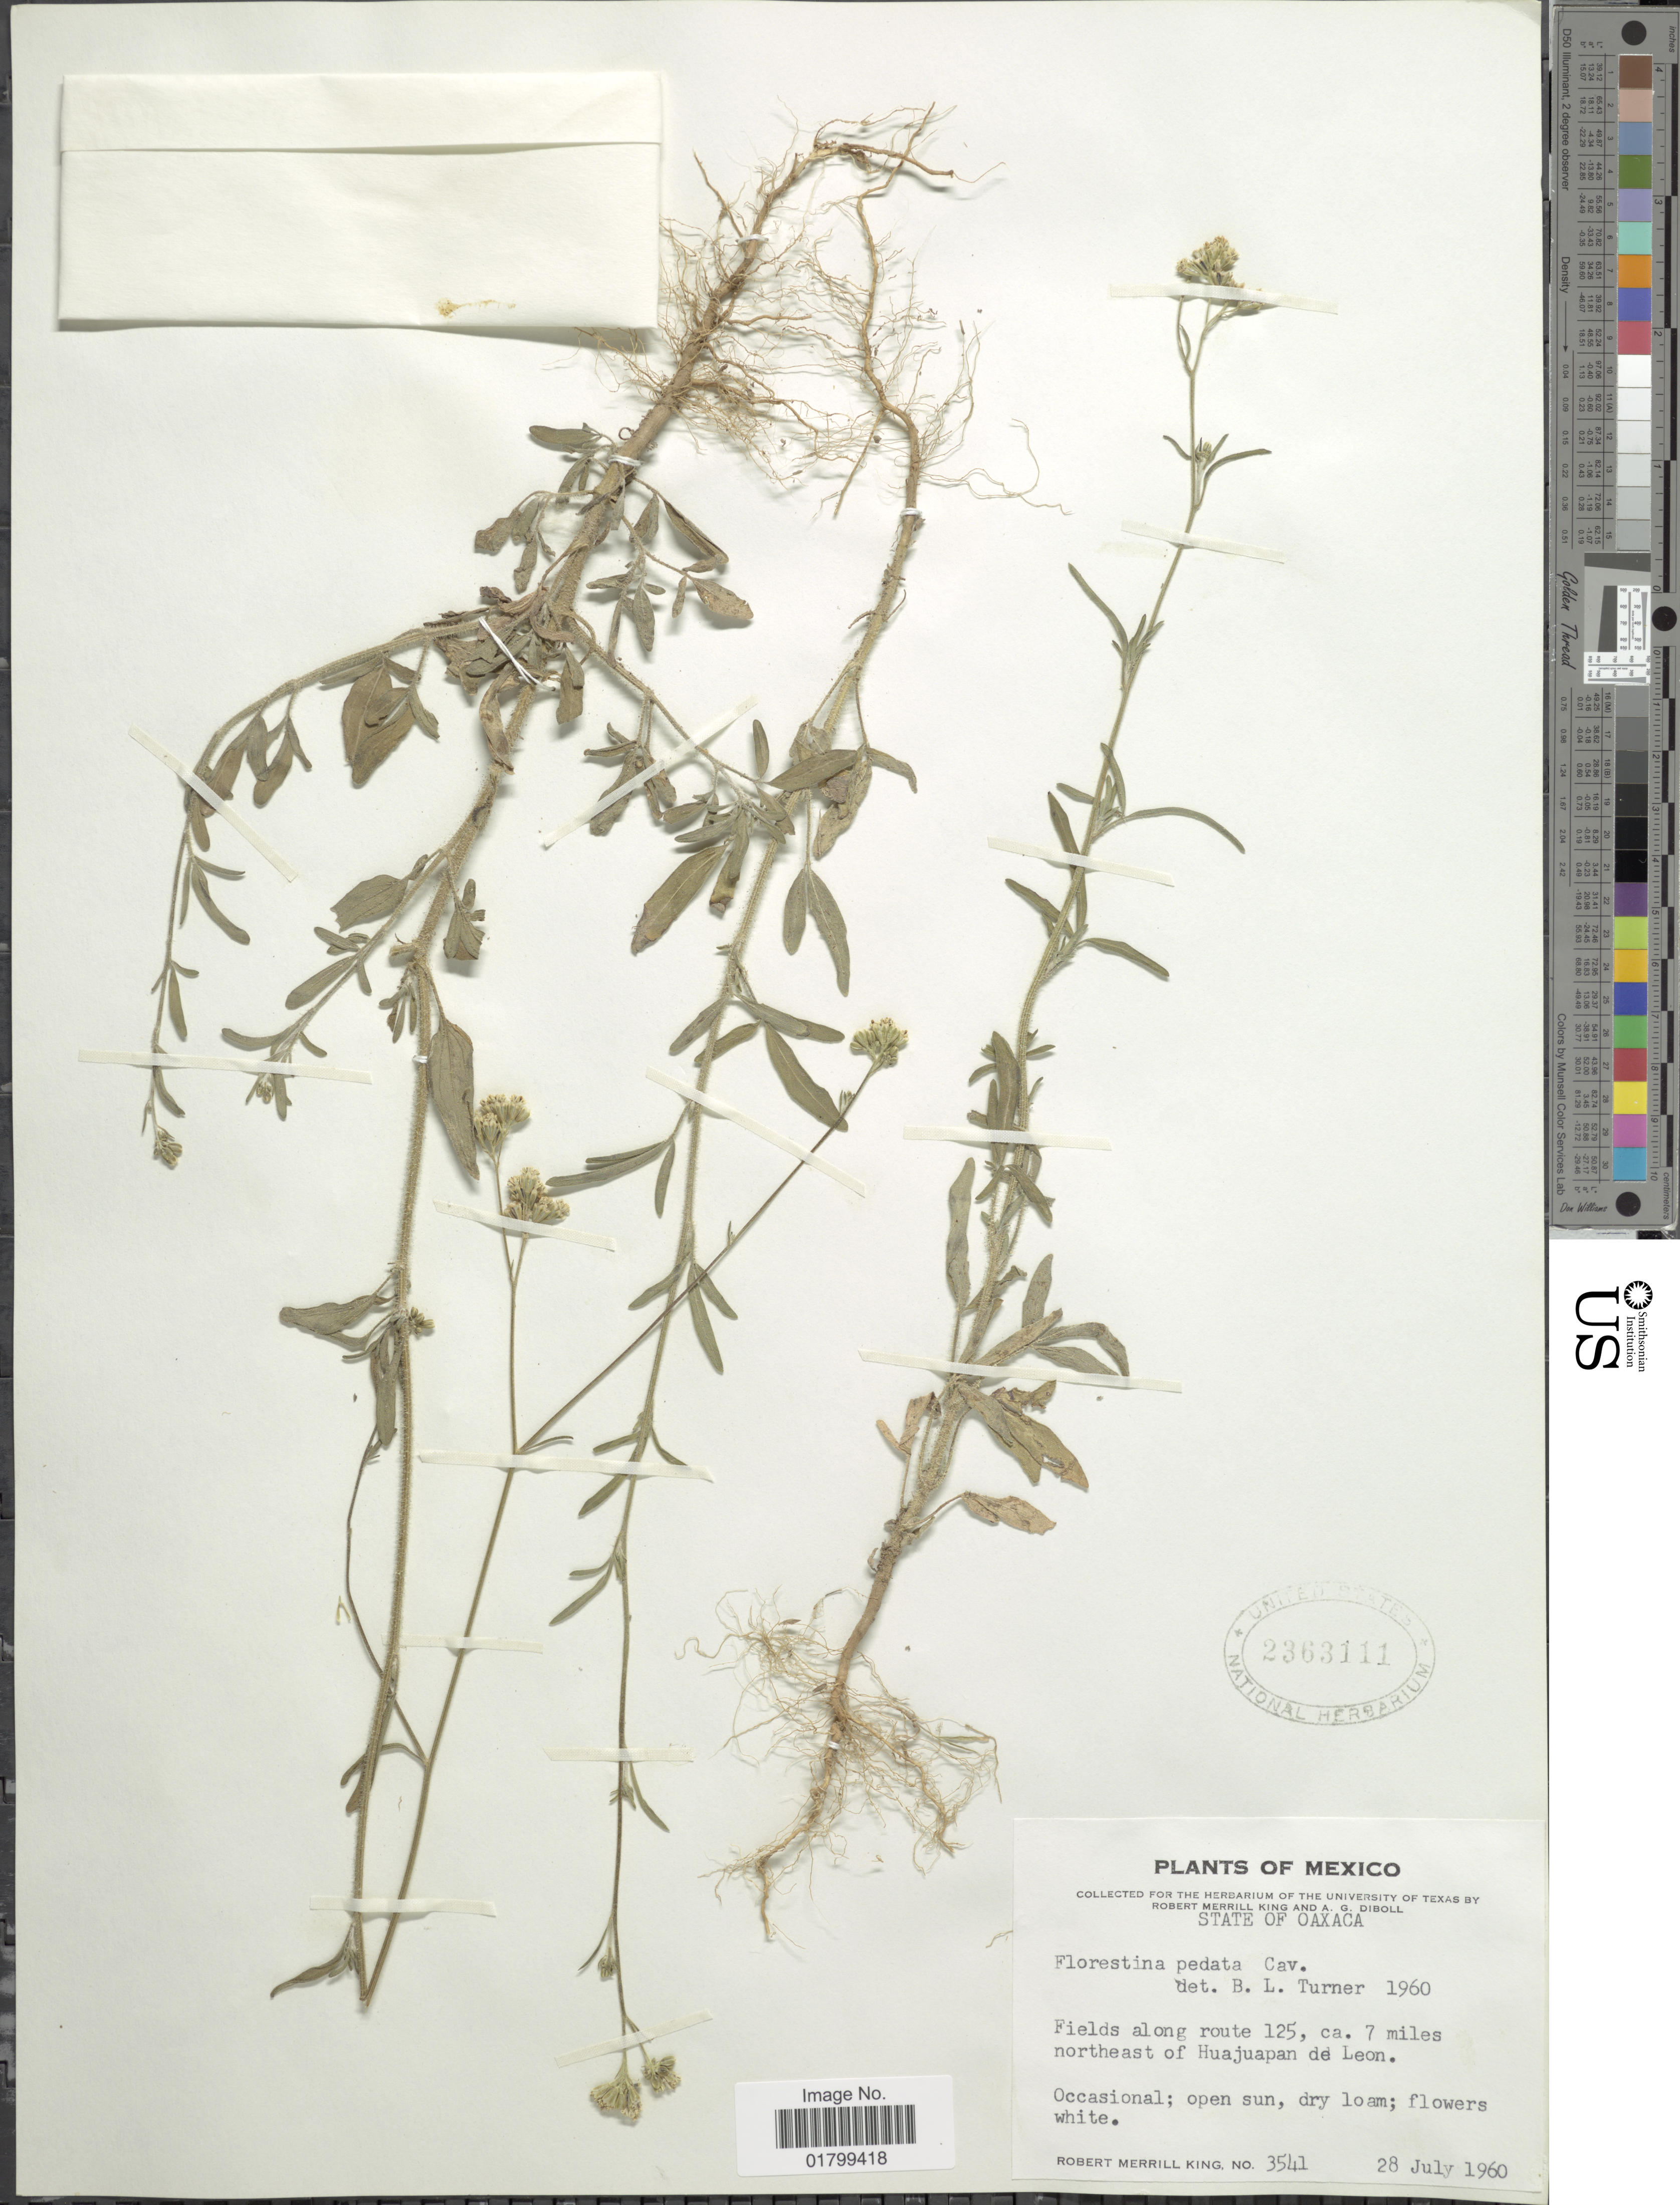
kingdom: Plantae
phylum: Tracheophyta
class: Magnoliopsida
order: Asterales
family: Asteraceae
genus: Florestina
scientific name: Florestina pedata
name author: (Cav.) Cass.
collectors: R. M. King & A. Diboll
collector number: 3541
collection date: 1960-07-28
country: Mexico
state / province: Oaxaca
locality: Fields along route 125, ca. 7 miles northeast of Huajuapan de Leon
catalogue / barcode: US 2363111